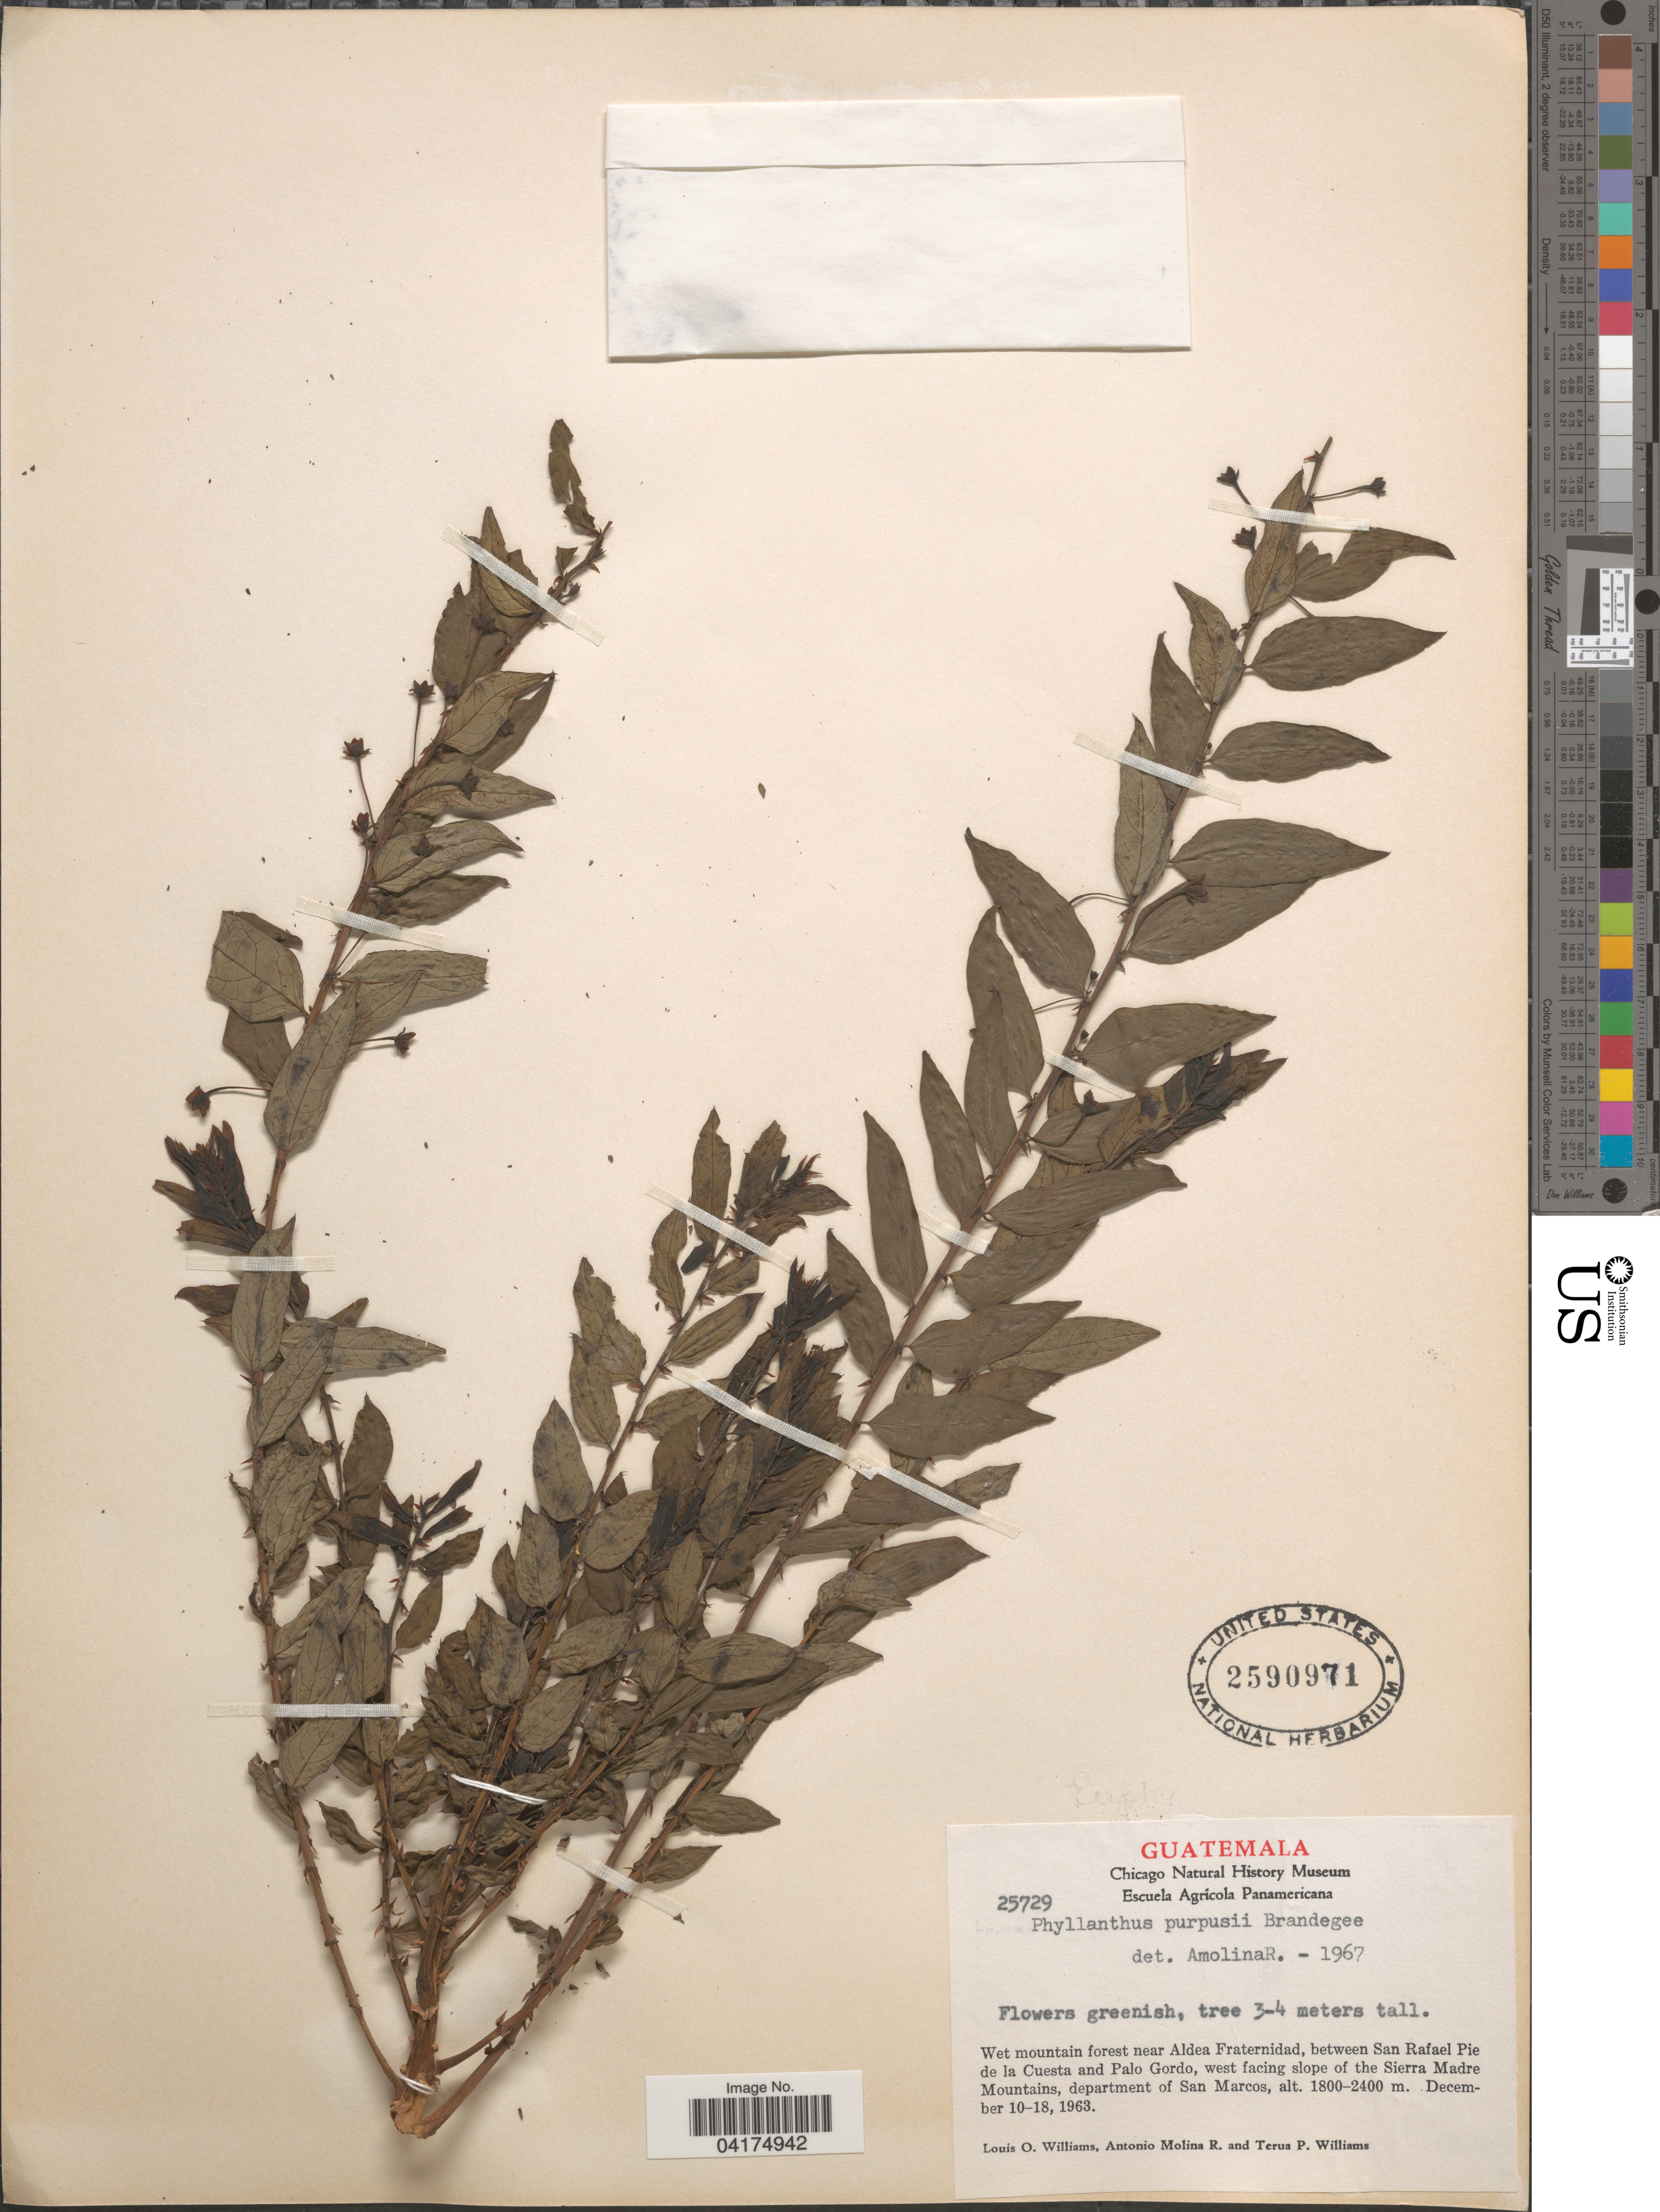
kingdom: Plantae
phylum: Tracheophyta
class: Magnoliopsida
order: Malpighiales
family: Phyllanthaceae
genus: Phyllanthus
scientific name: Phyllanthus purpusii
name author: Brandegee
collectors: L. O. Williams, A. Molina R. & T. Williams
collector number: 25729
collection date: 1963-12-10/1963-12-18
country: Guatemala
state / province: San Marcos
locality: Wet mountain forest near Aldea Fraternidad, between San Rafael Pie de la Cuesta and Palo Gordo, west facing slope of the Sierra Madre Mountains, department of San Marcos.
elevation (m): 1800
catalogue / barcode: US 2590971